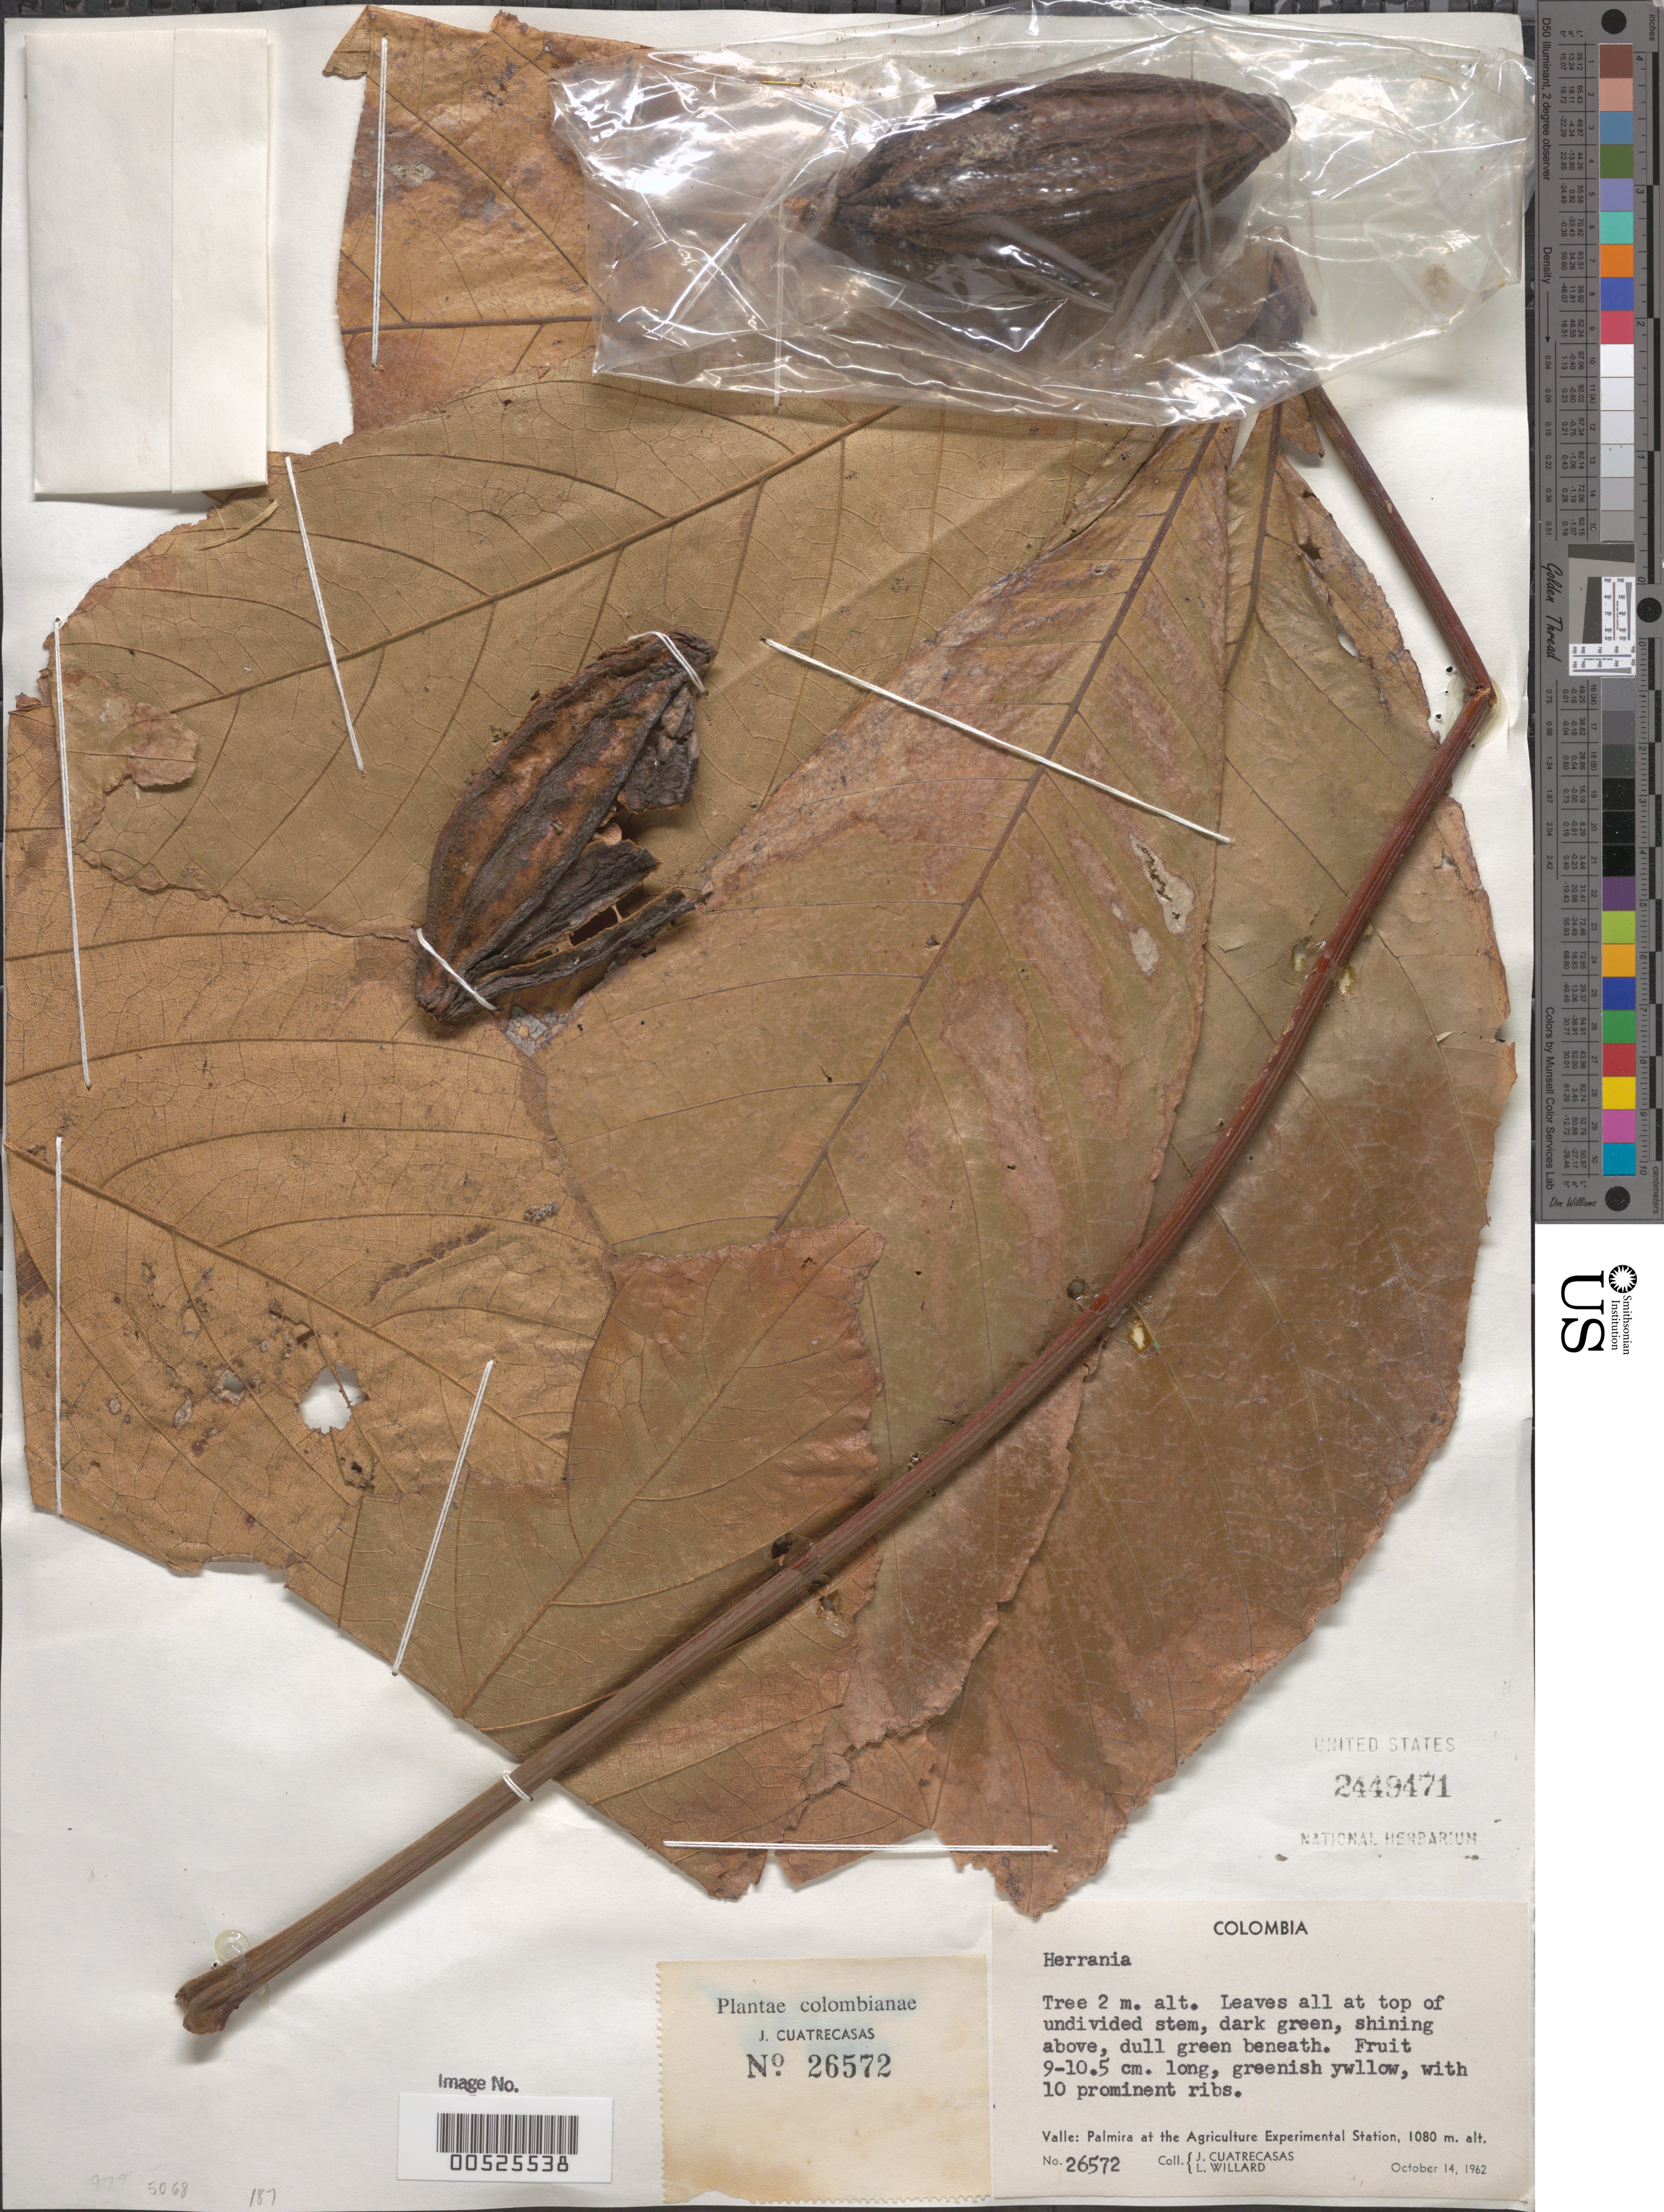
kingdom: Plantae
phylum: Tracheophyta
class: Magnoliopsida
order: Malvales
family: Malvaceae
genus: Herrania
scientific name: Herrania sp.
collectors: J. Cuatrecasas & L. Willard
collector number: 26572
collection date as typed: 14 Oct 162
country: Colombia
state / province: Valle del Cauca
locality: Palmira at the Agricultural Experimental Station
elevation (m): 1080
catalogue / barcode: US 2449471